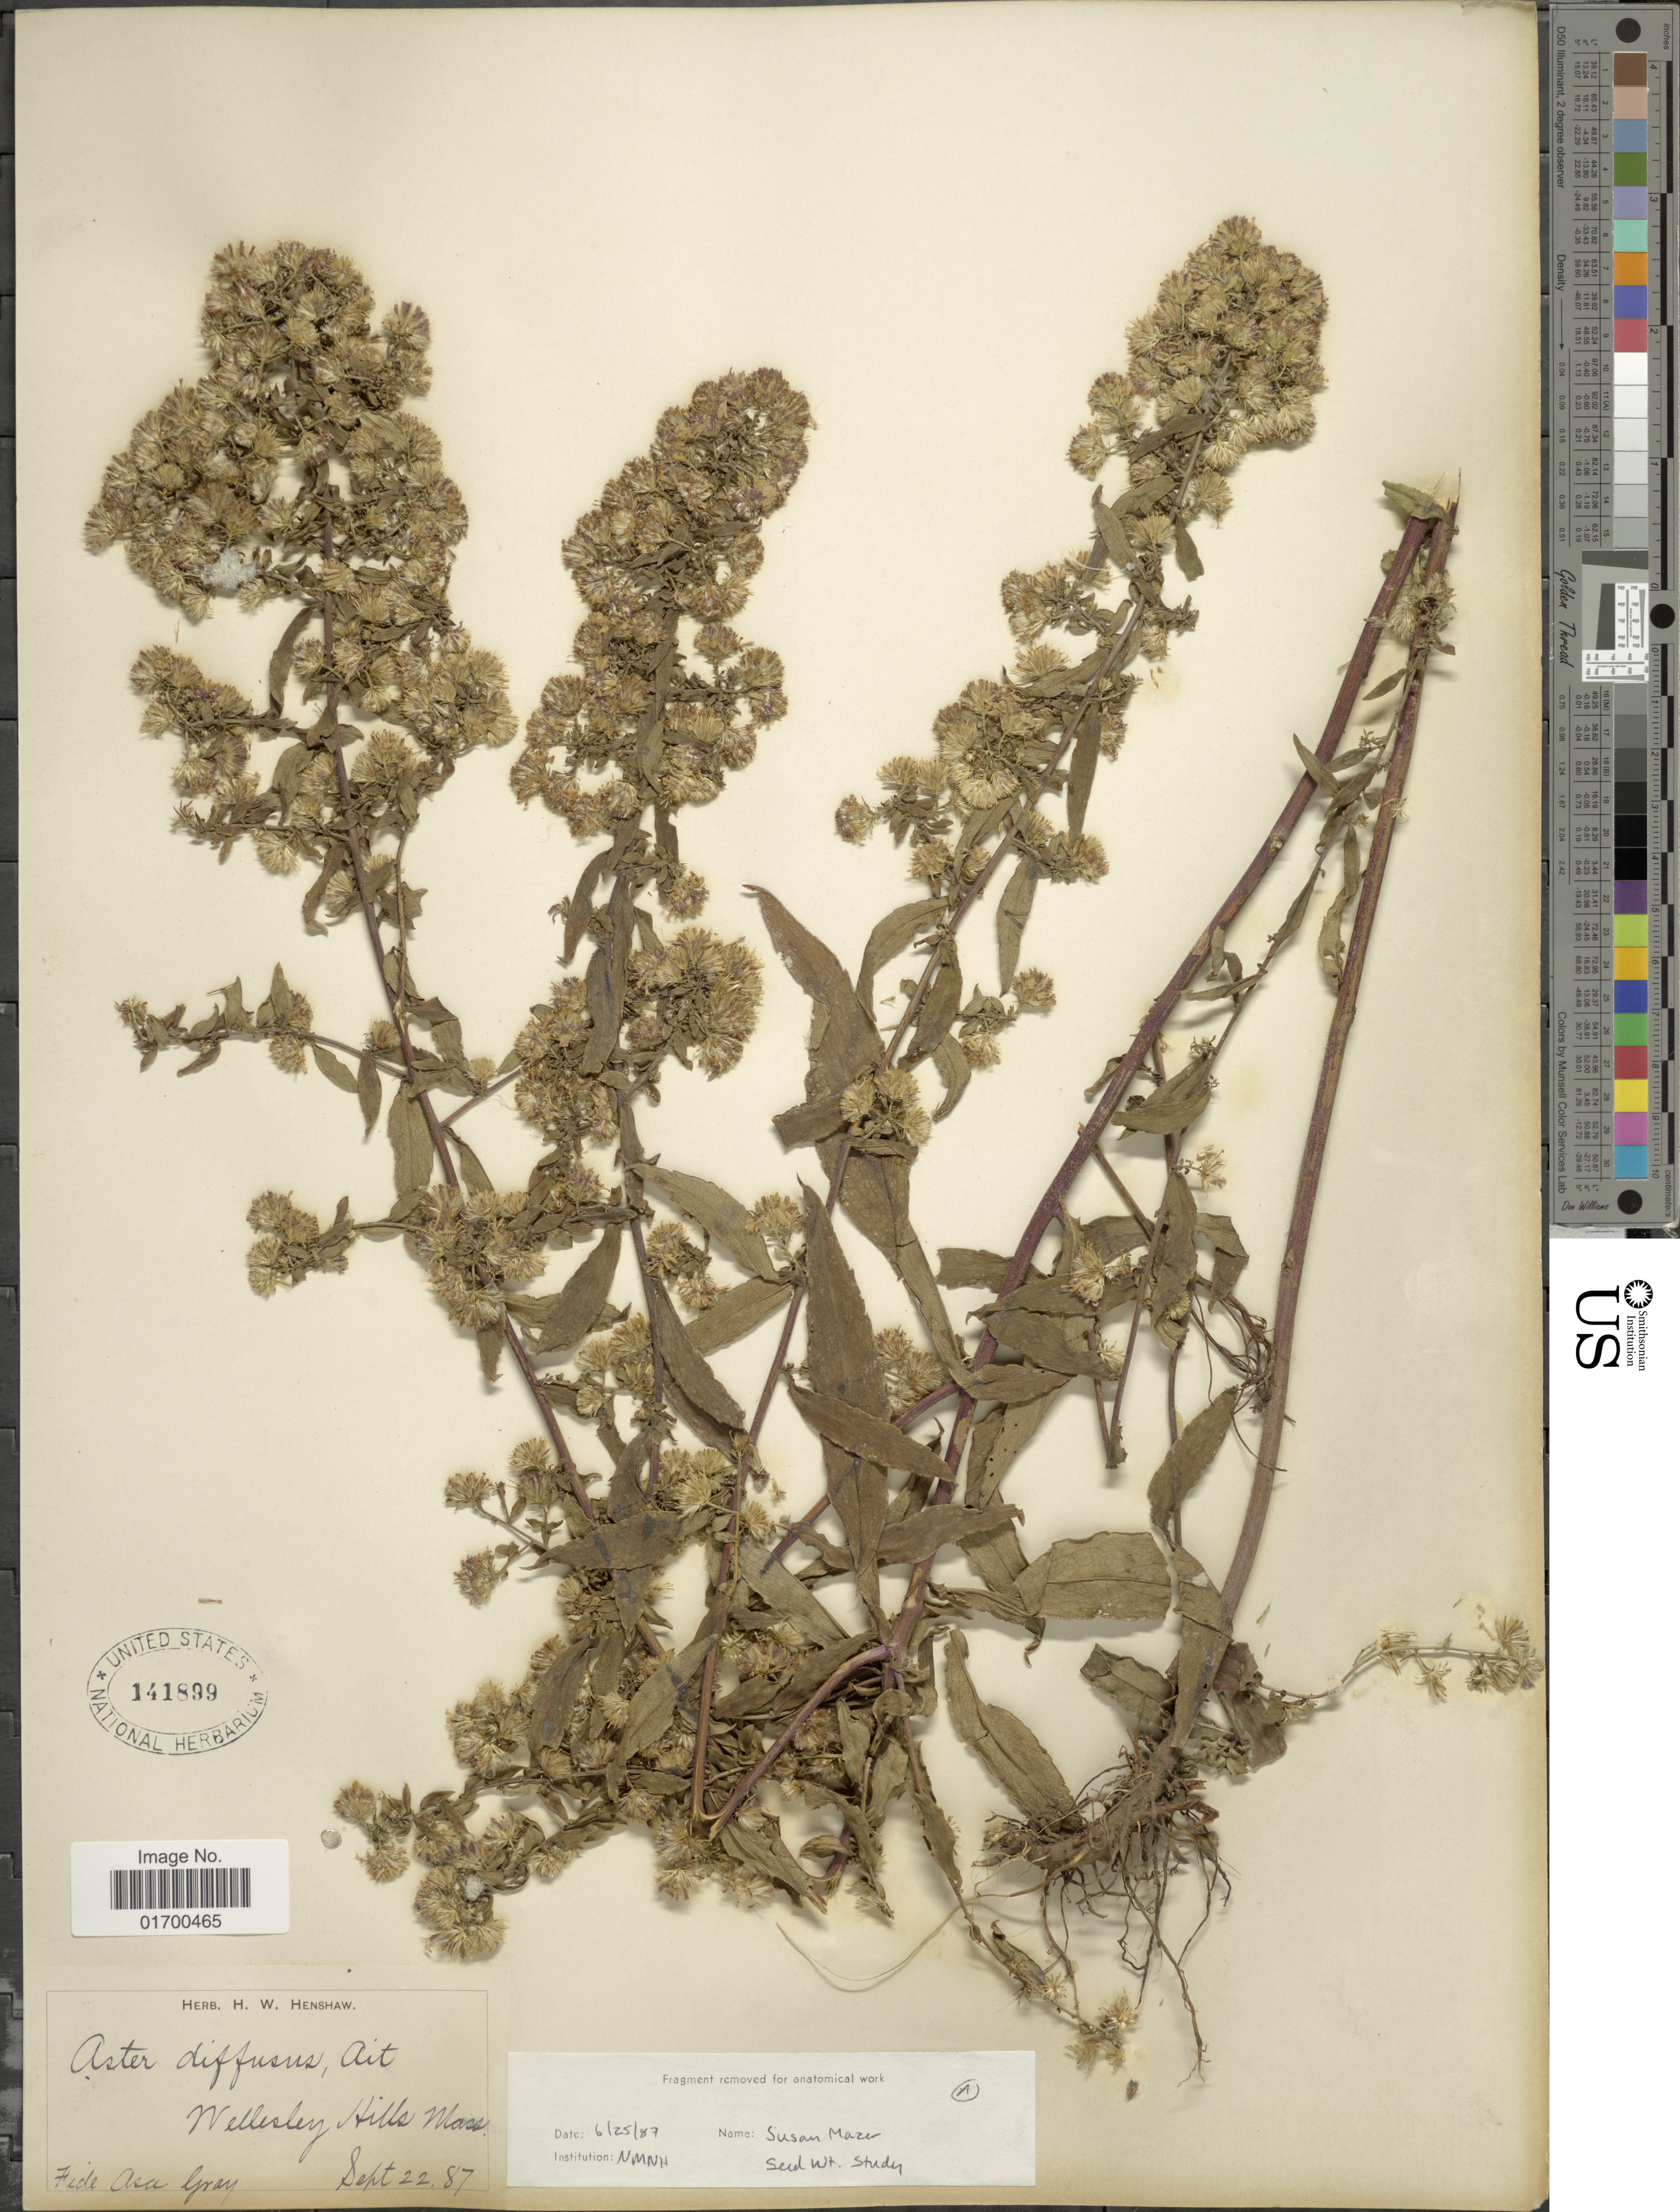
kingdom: Plantae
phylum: Tracheophyta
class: Magnoliopsida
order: Asterales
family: Asteraceae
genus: Symphyotrichum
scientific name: Symphyotrichum lateriflorum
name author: (L.) Á. Löve & D. Löve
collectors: fide A. Gray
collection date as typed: Transcribed d/m/y: 22/9/87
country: United States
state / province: Massachusetts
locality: Wellesley Hills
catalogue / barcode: US 141899